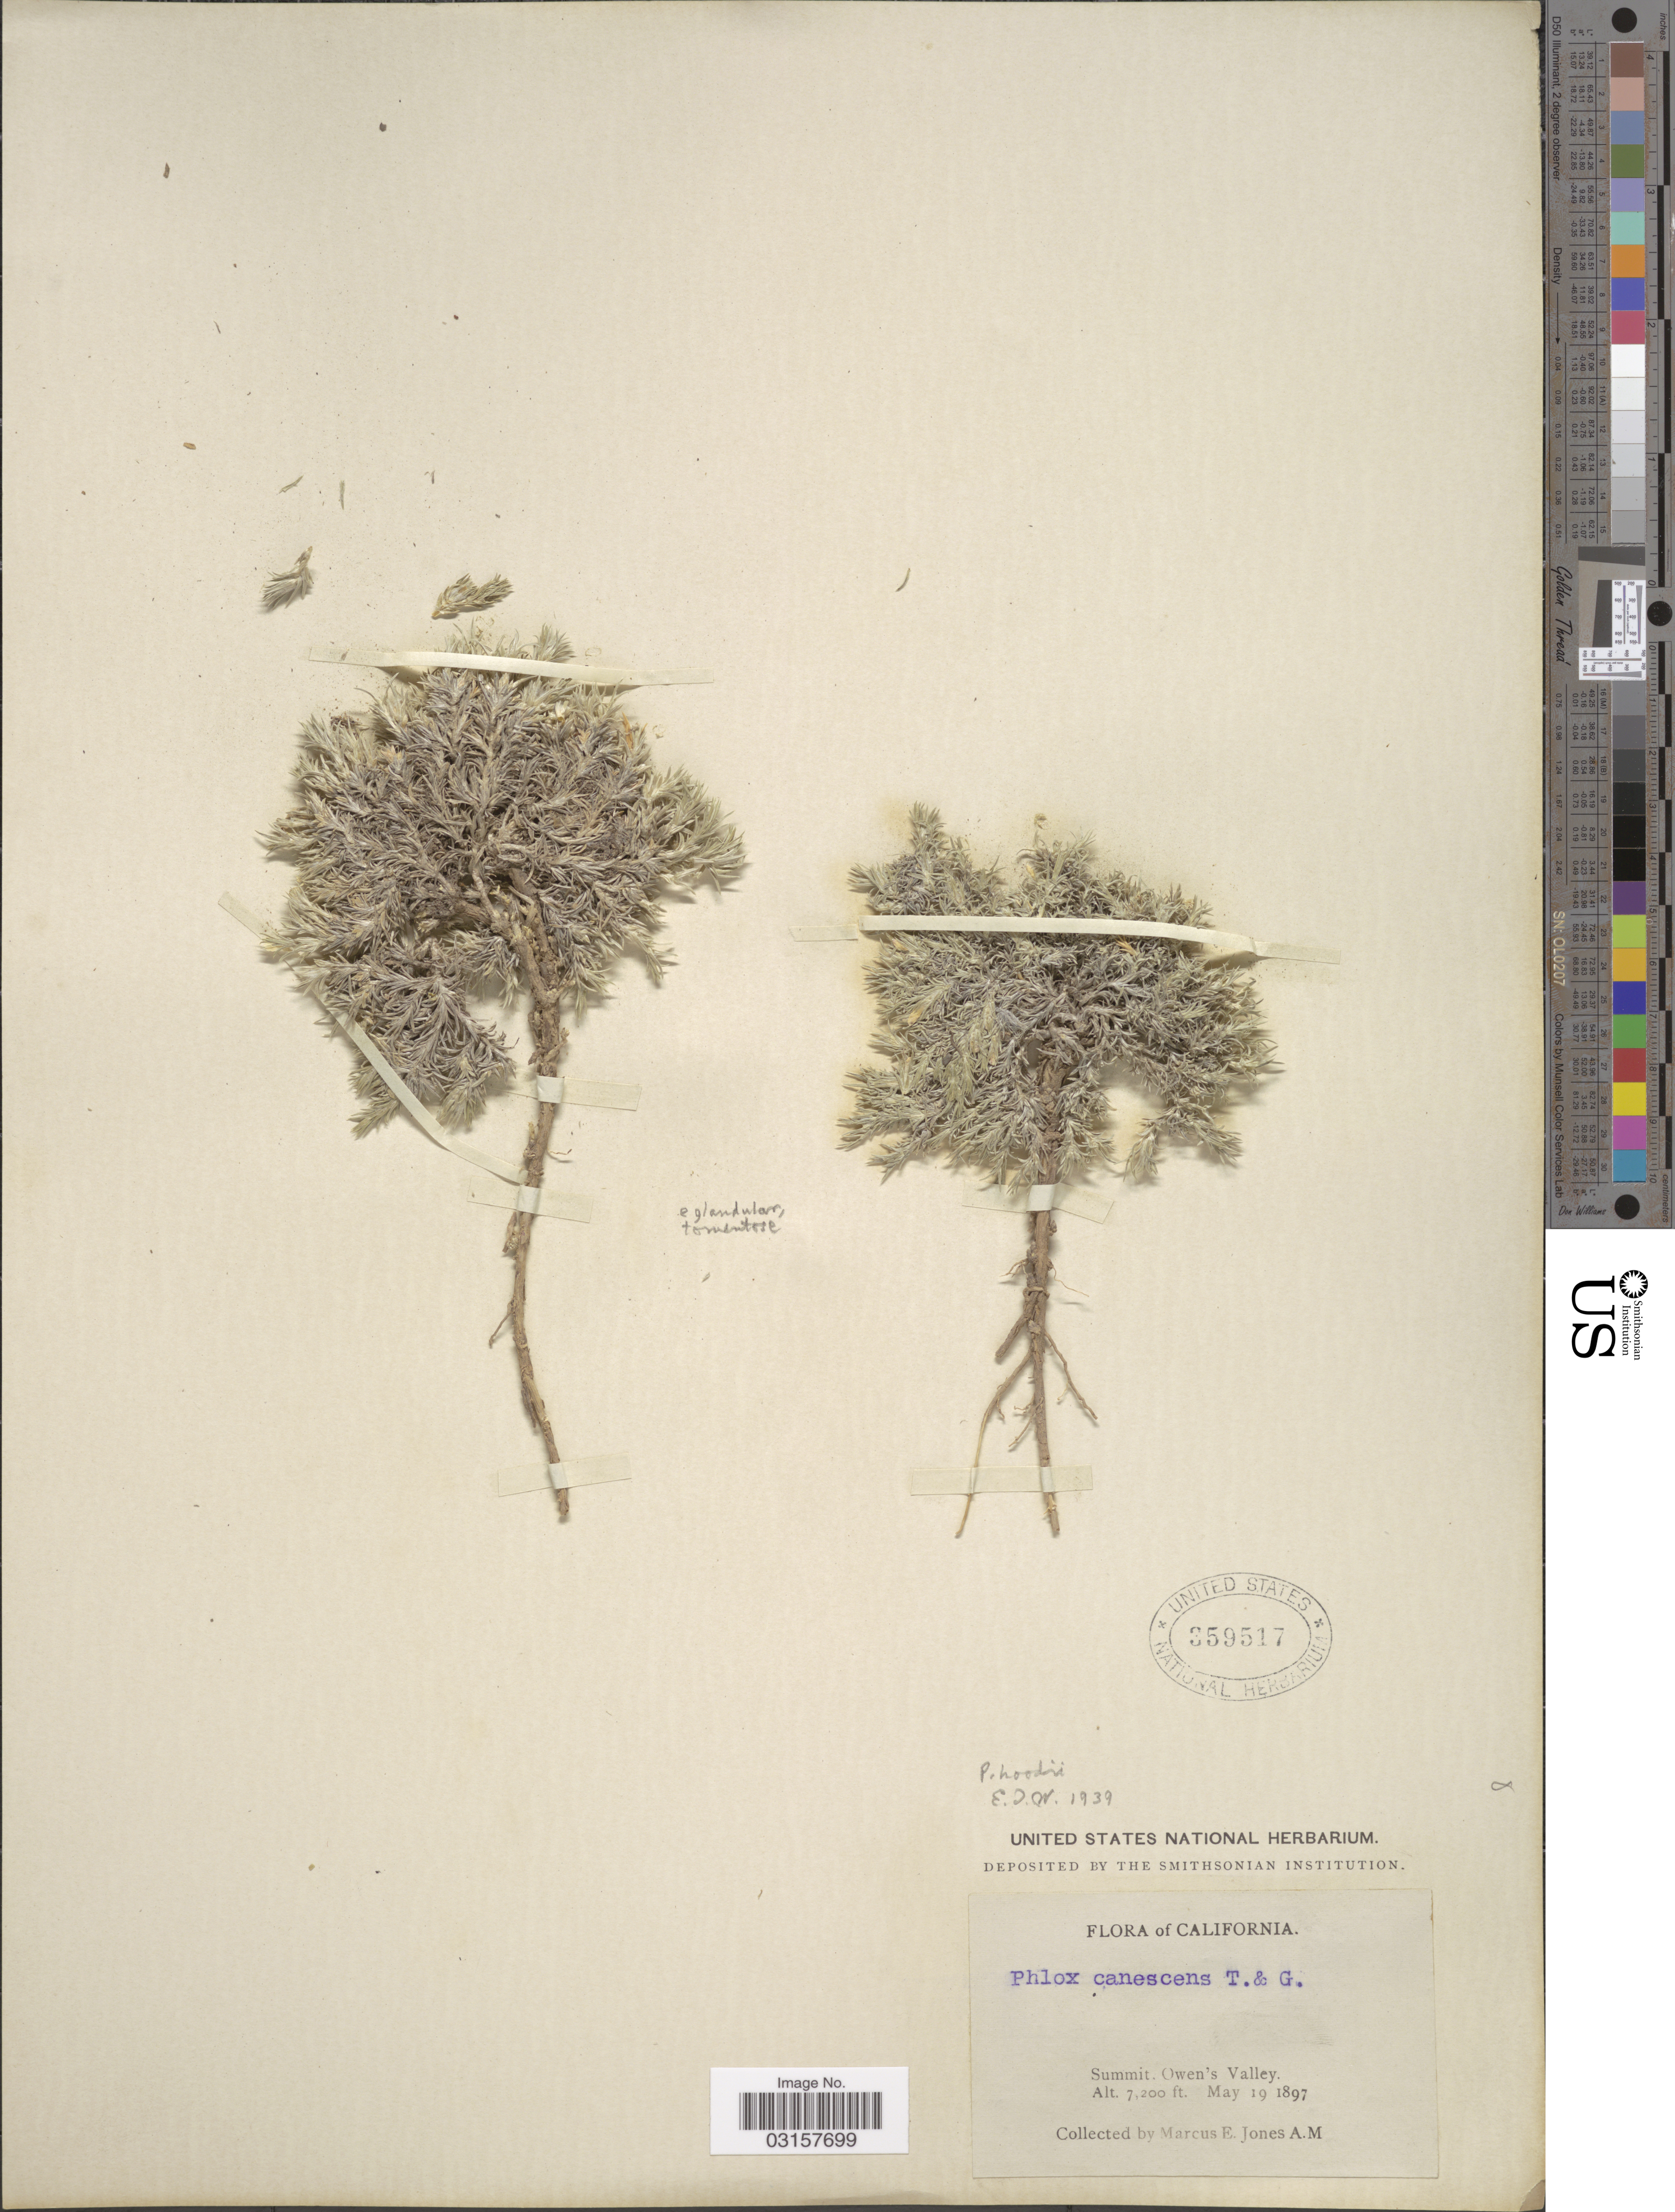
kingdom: Plantae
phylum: Tracheophyta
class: Magnoliopsida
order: Ericales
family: Polemoniaceae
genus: Phlox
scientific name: Phlox hoodii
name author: Richardson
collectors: M. E. Jones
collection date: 1897-05-19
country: United States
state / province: California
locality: Summit. Owen's Valley.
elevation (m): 2195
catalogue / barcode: US 359517